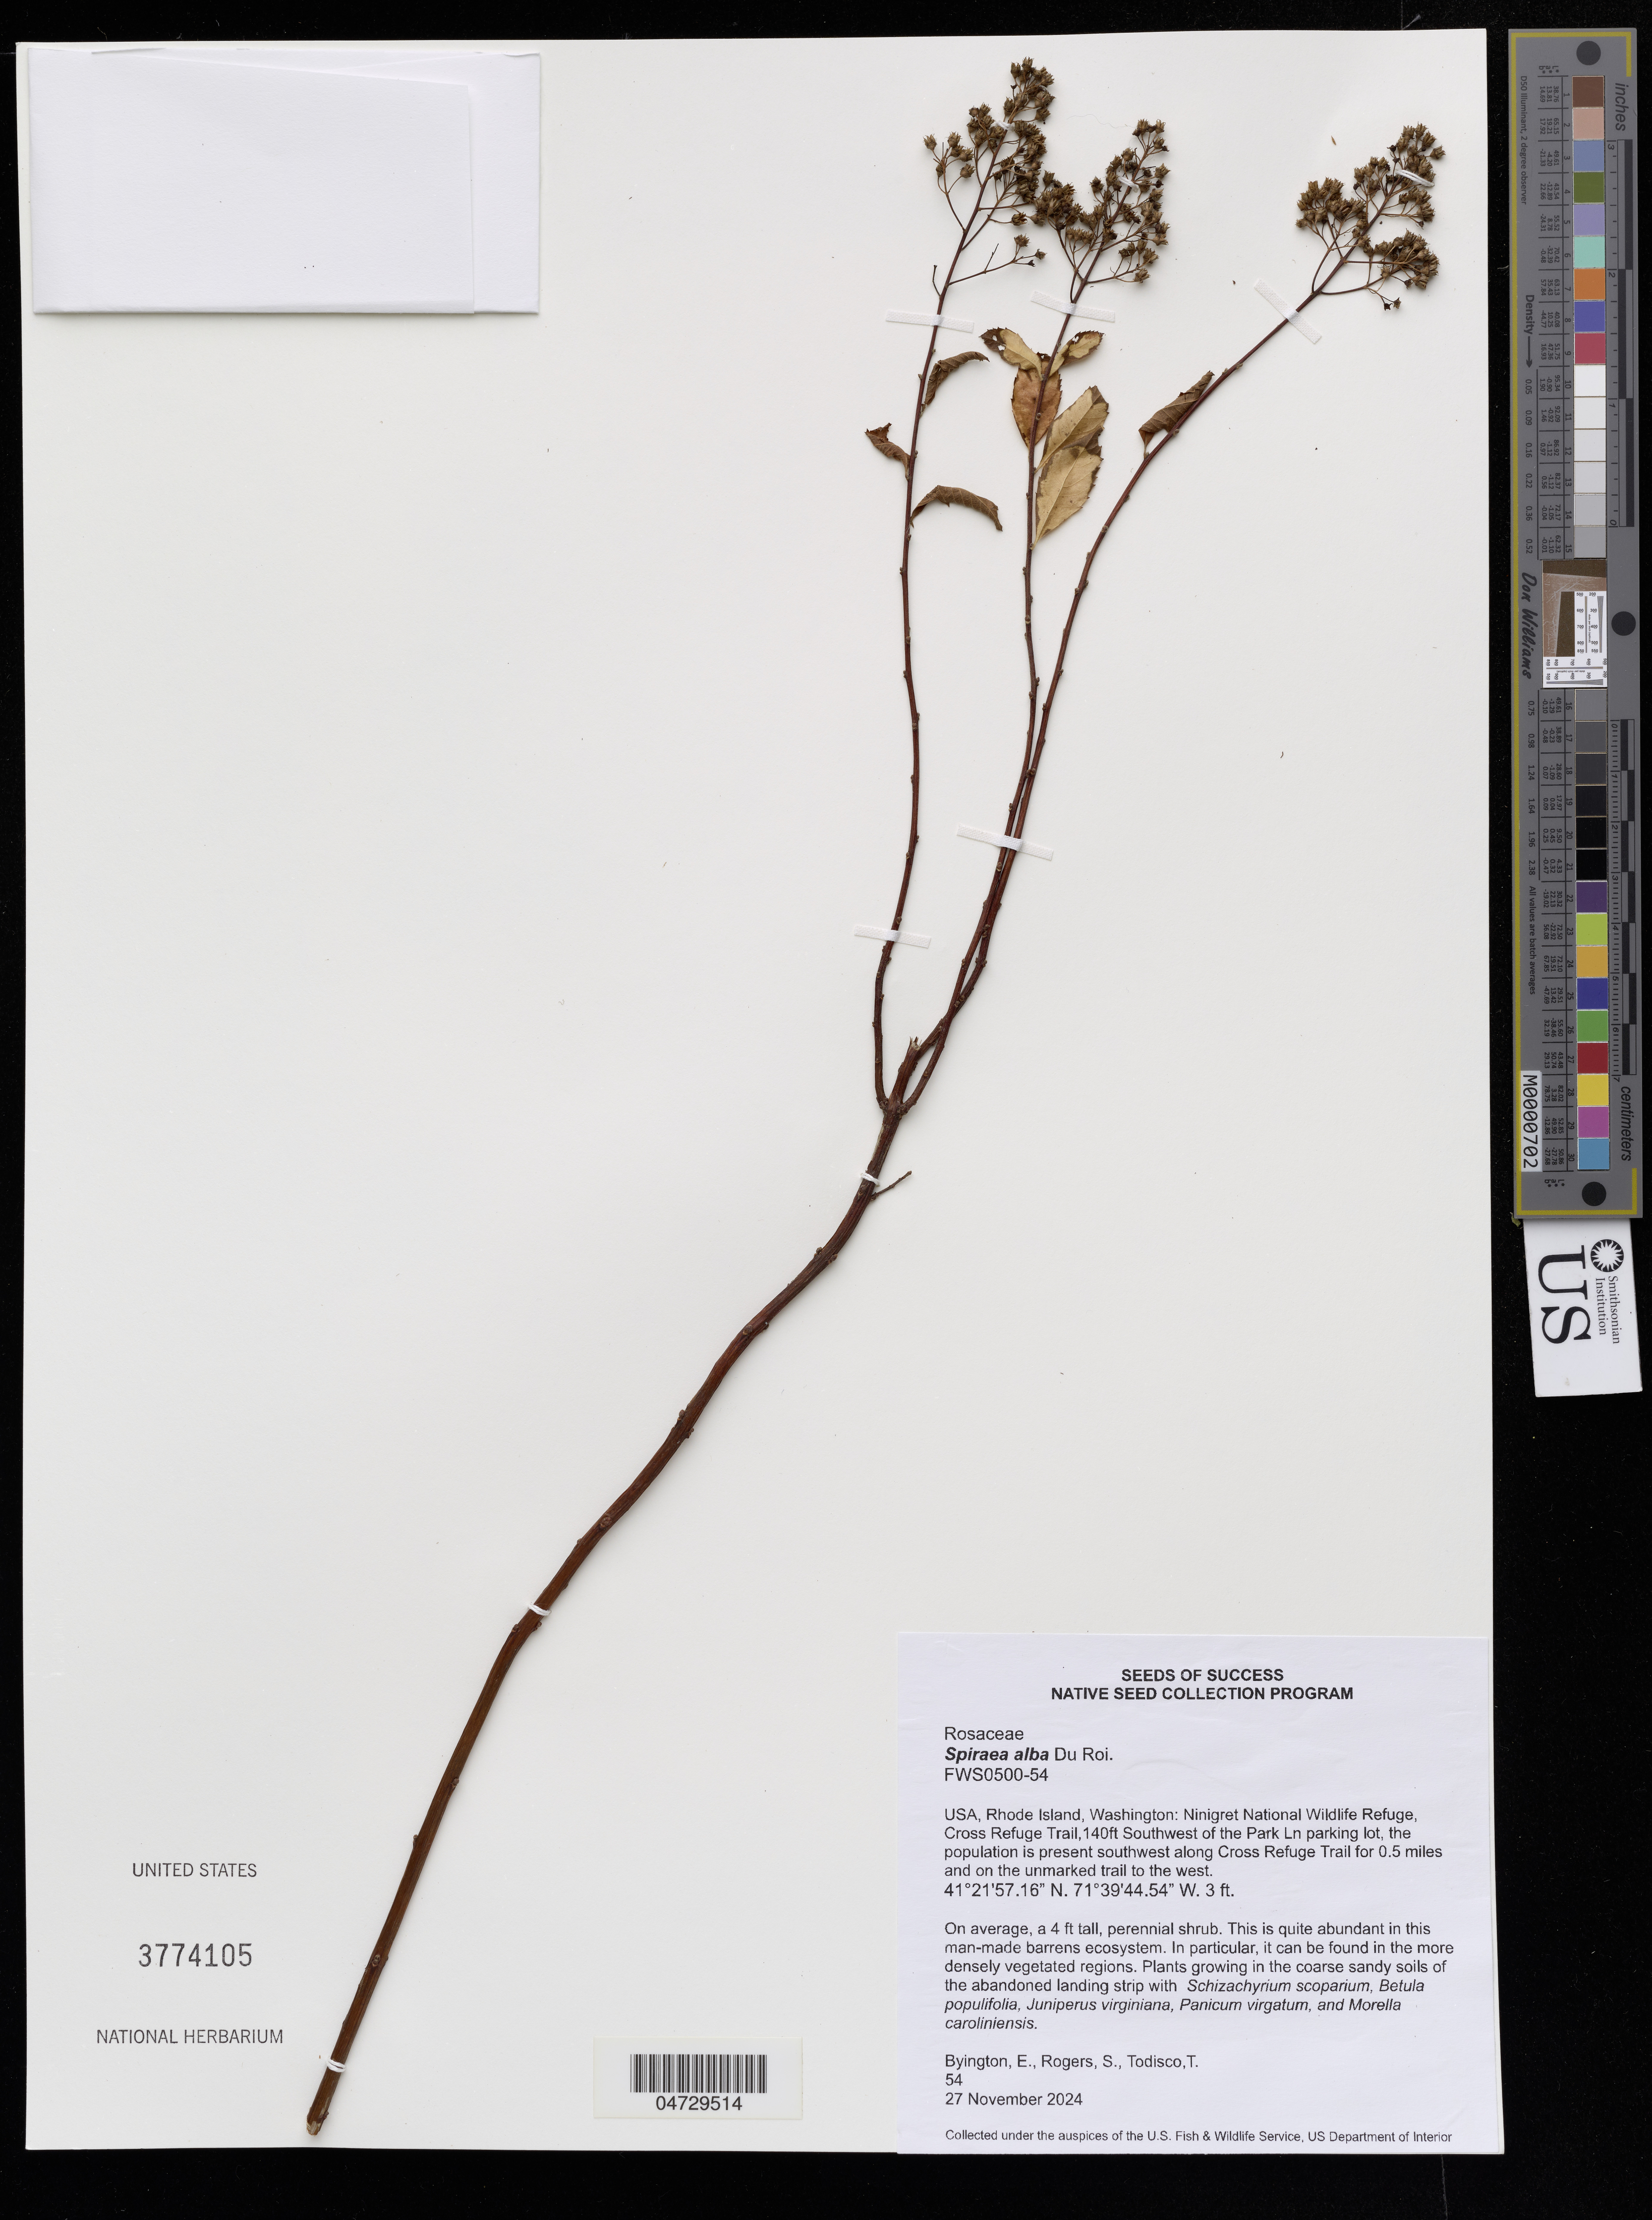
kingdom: Plantae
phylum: Tracheophyta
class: Magnoliopsida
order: Rosales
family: Rosaceae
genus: Spiraea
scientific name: Spiraea alba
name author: Du Roi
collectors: E. Byington, S. Rogers & T. Todisco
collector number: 54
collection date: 2024-11-27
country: United States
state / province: Rhode Island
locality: Washington: Ninigret National Wildlife Refuge, Cross Refuge Trail, 140ft Southwest of the Park Ln parking lot, the population is present southwest along Cross Refuge Trail for 0.5 miles and on the unmarked trail to the west.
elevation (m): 1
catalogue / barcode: US 3774105